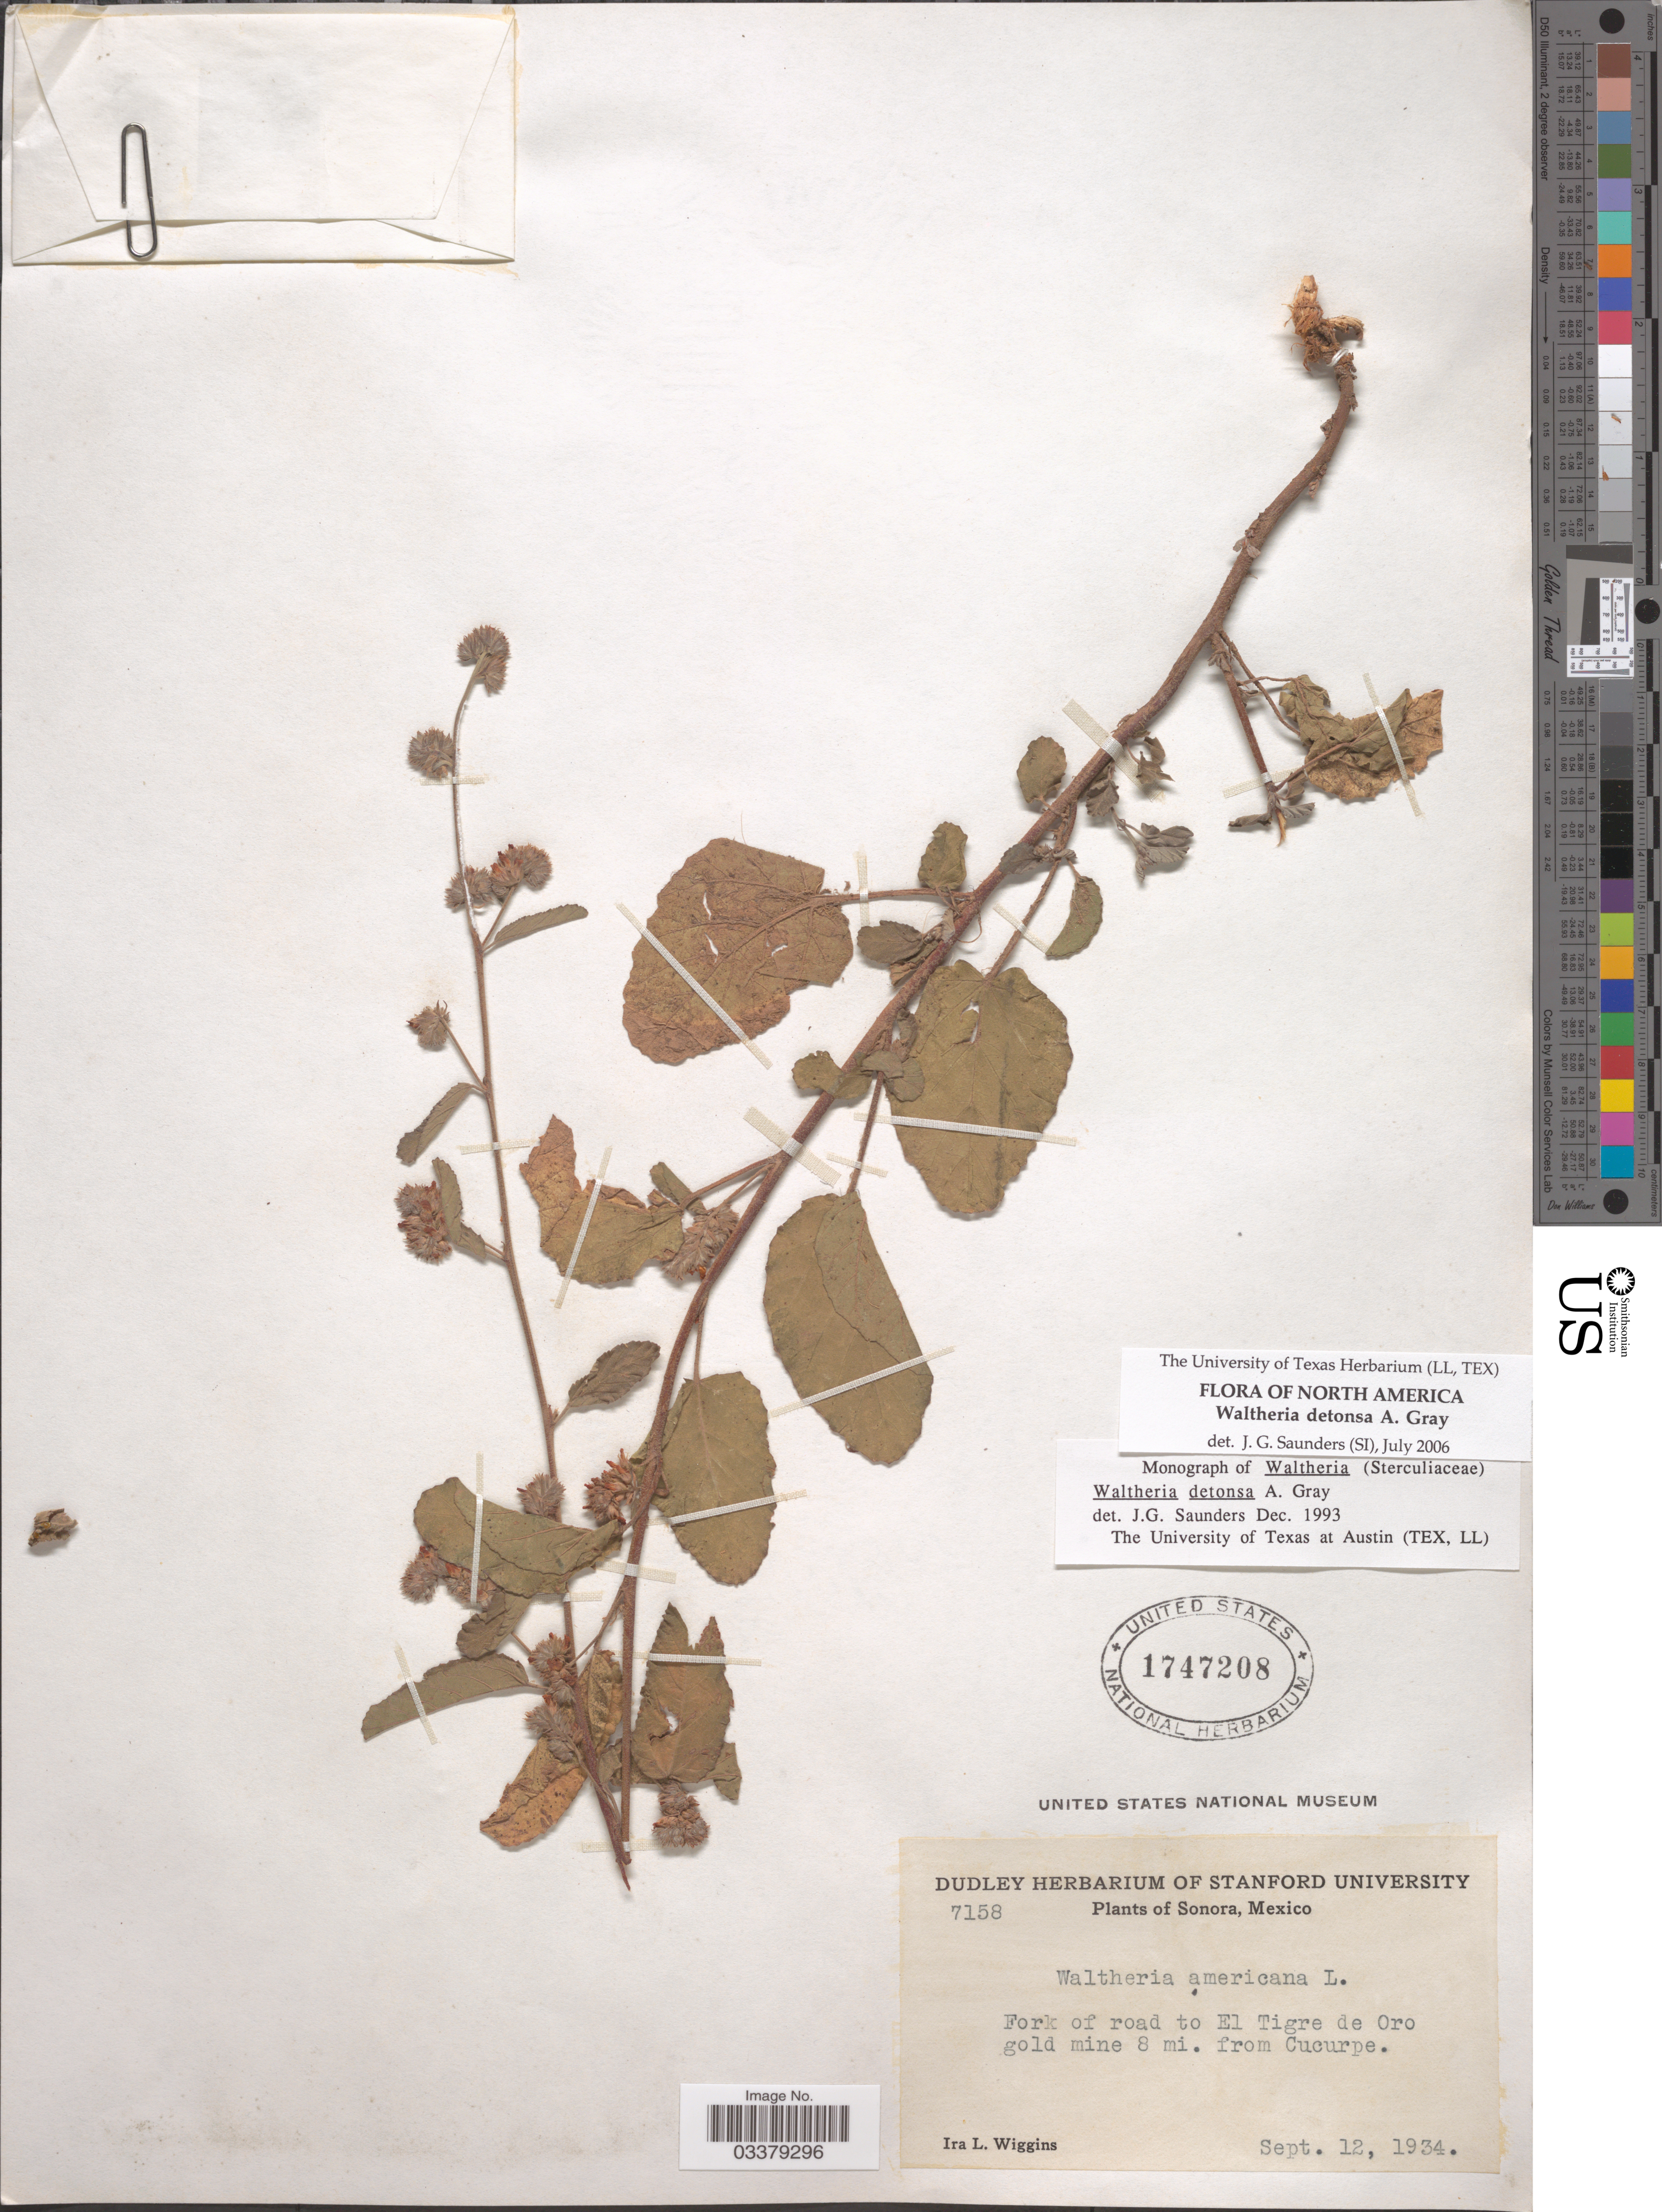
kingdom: Plantae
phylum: Tracheophyta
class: Magnoliopsida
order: Malvales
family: Malvaceae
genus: Waltheria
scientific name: Waltheria detonsa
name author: A. Gray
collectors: I. L. Wiggins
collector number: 7158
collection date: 1934-09-12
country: Mexico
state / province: Sonora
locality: Fork of road to El Tigre de Oro gold mine 8 mi. from Cucurpe.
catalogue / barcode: US 1747208